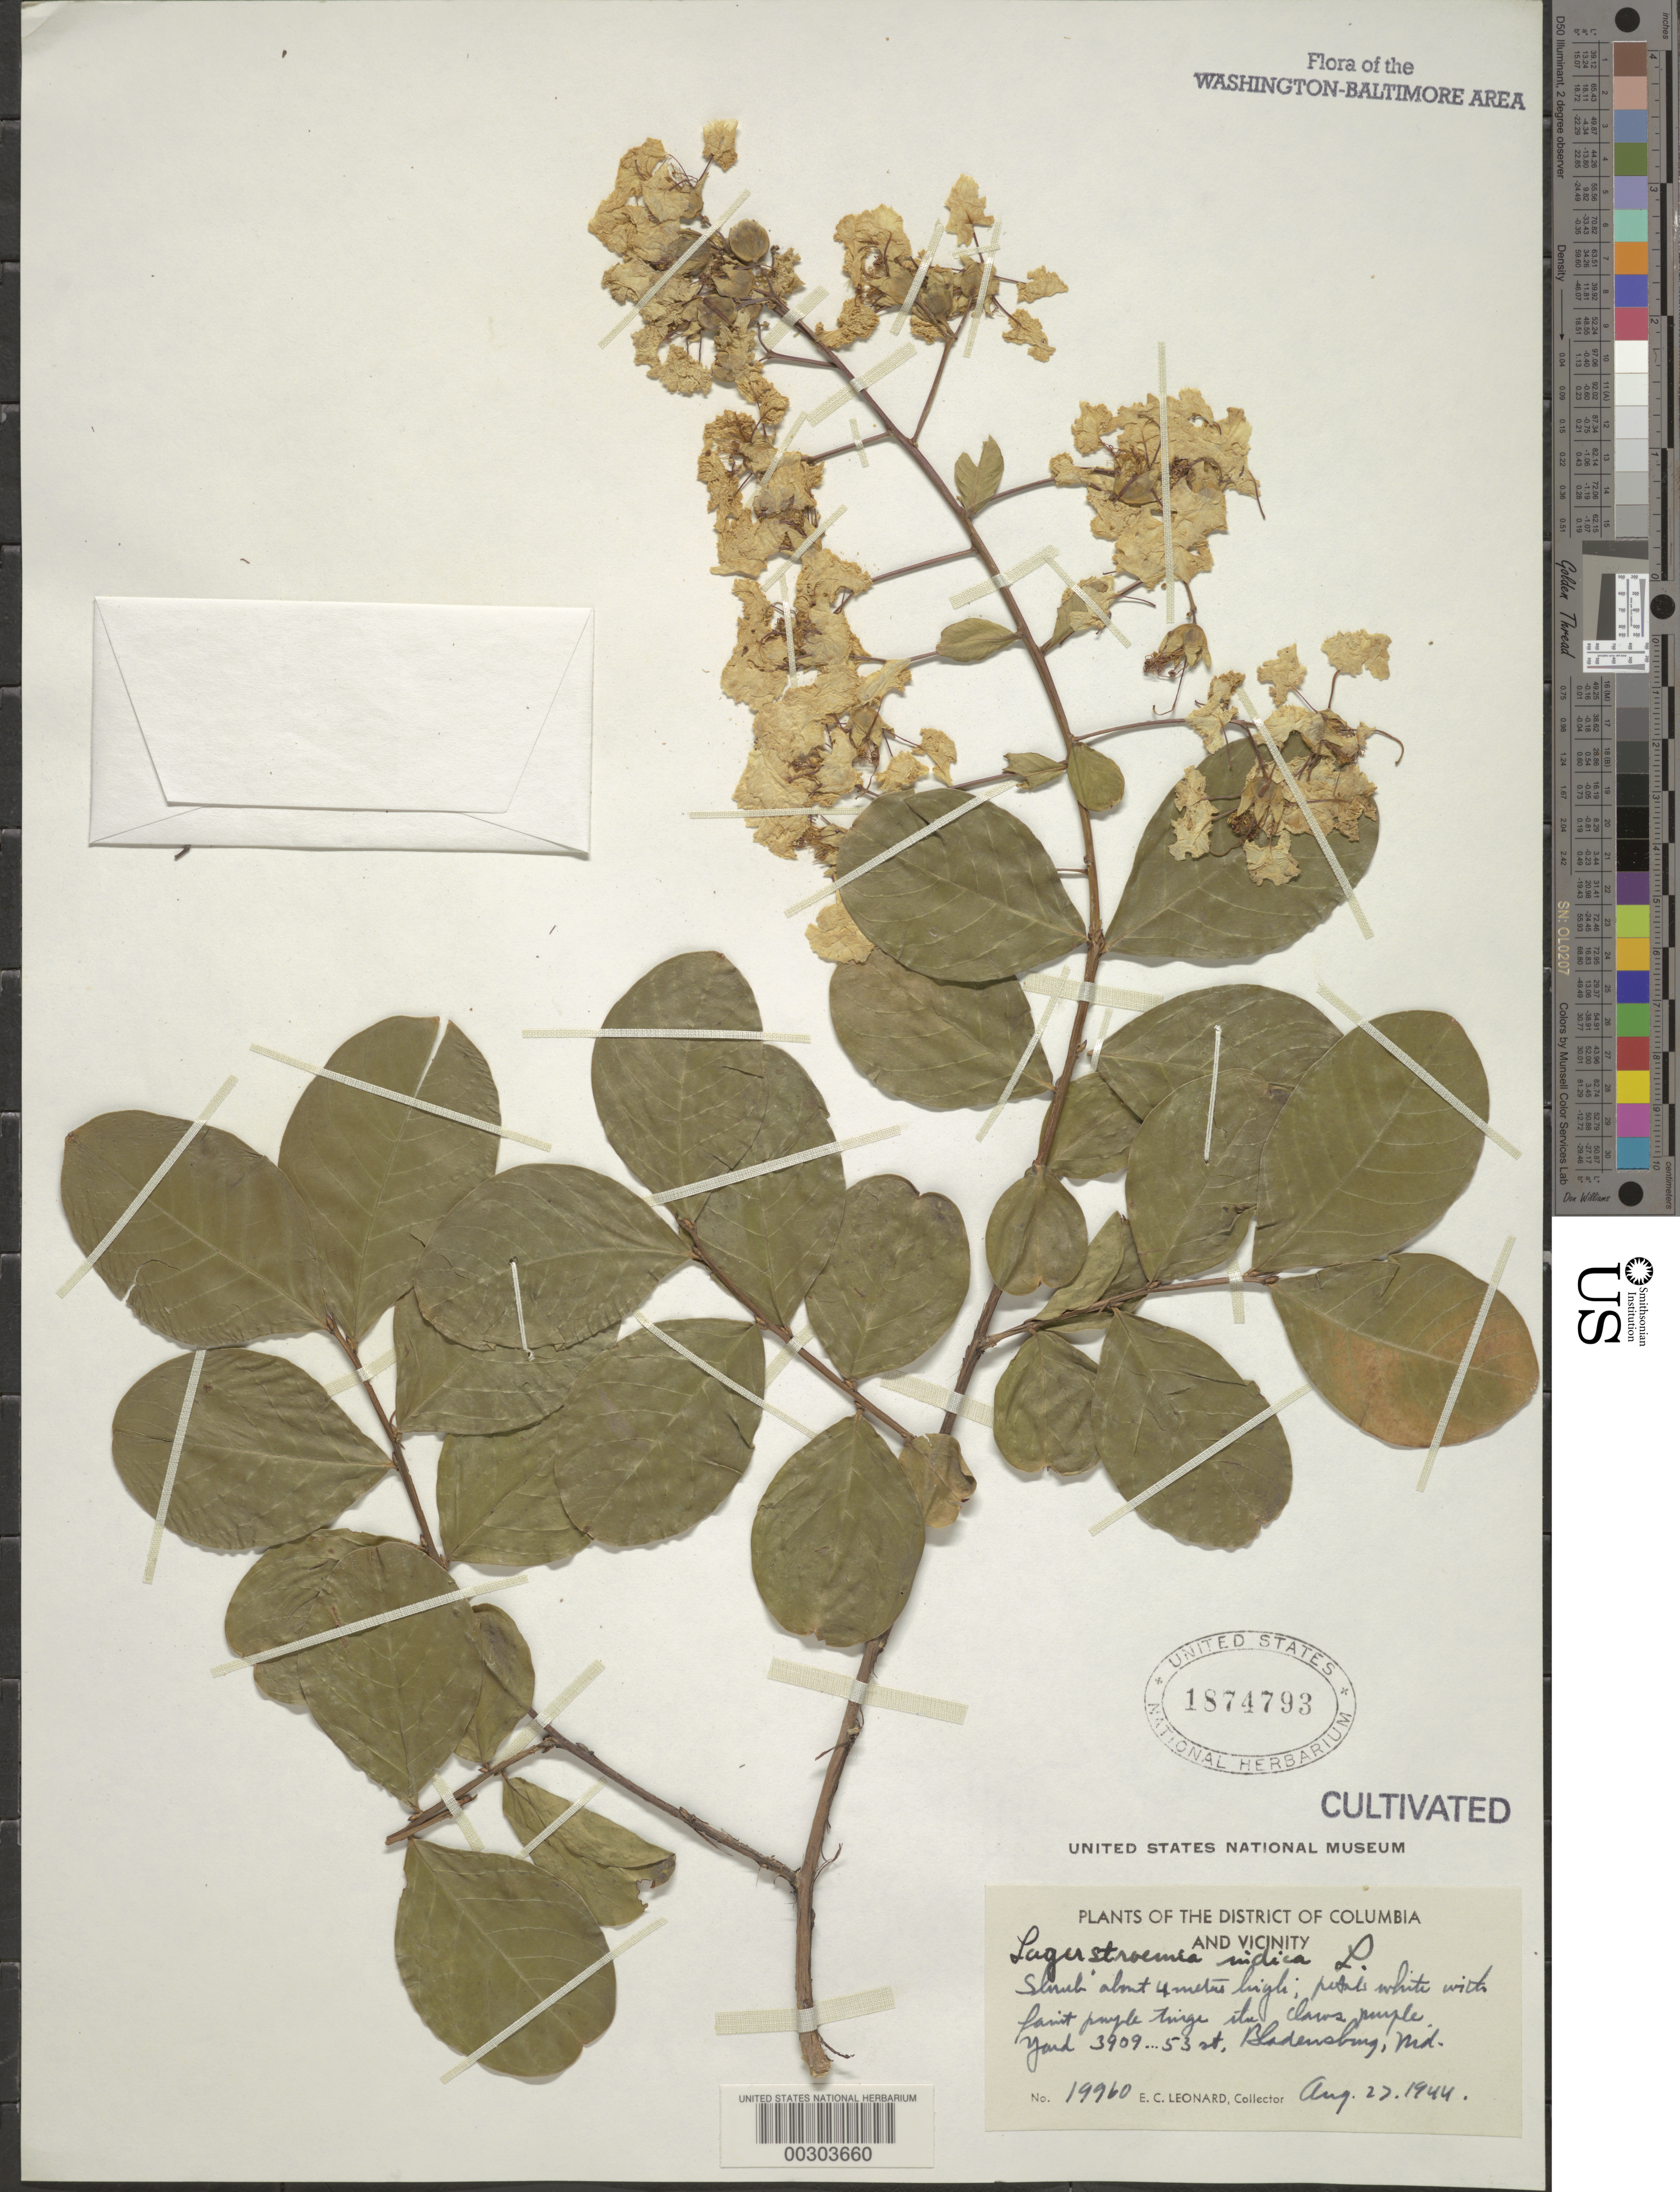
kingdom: Plantae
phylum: Tracheophyta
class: Magnoliopsida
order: Myrtales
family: Lythraceae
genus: Lagerstroemia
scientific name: Lagerstroemia indica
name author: L.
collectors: E. C. Leonard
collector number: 19960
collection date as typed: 27 Aug 1944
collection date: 1944-08-27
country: United States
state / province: Maryland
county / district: Prince George's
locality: Bladensburg, 3909 53 St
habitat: Yard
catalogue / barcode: US 1874793